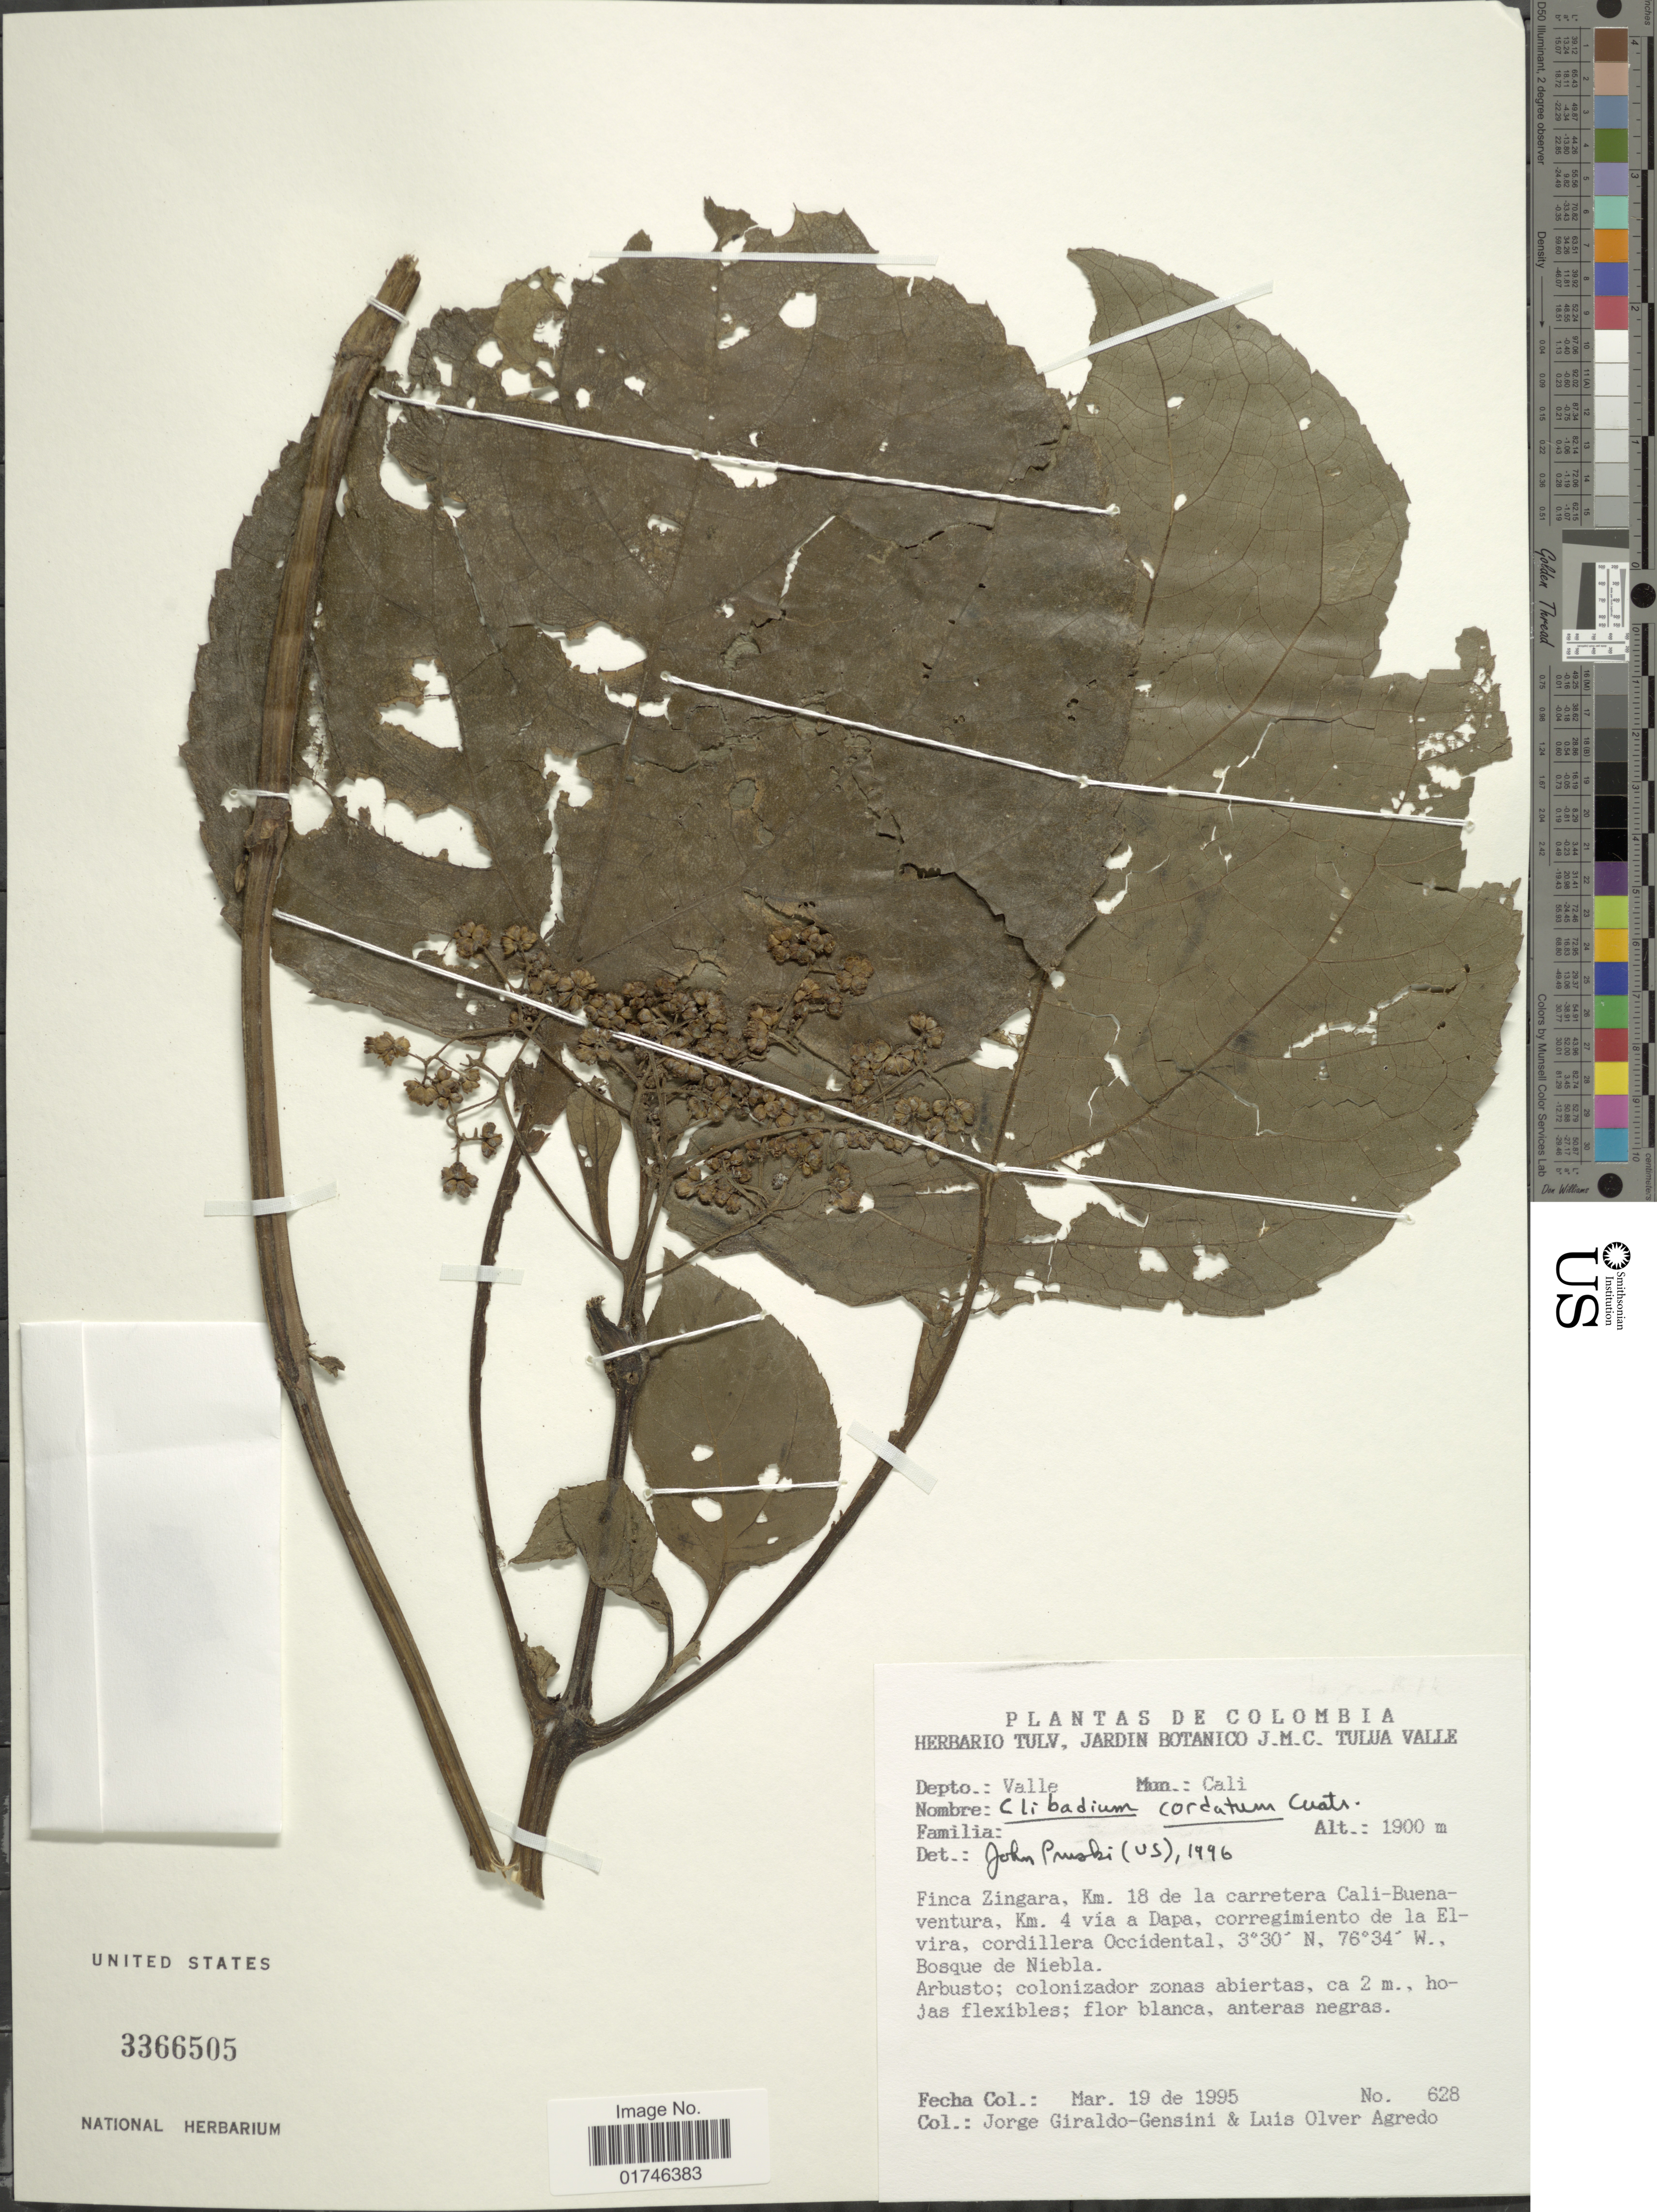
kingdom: Plantae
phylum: Tracheophyta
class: Magnoliopsida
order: Asterales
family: Asteraceae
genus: Clibadium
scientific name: Clibadium cordatum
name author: Cuatrec.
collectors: J. Giraldo-Gensini & L. O. Agredo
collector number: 628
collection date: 1995-03-19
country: Colombia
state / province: Valle del Cauca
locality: Depto.: Valle, Mun.: Cali. Finca Zingara, Km 18 de la carretera Cali-Buena-ventura, Km. 4 via a Dapa. corregimiento de la Elvira, cordillera Occidental. Bosque de Niebla.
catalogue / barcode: US 3366505